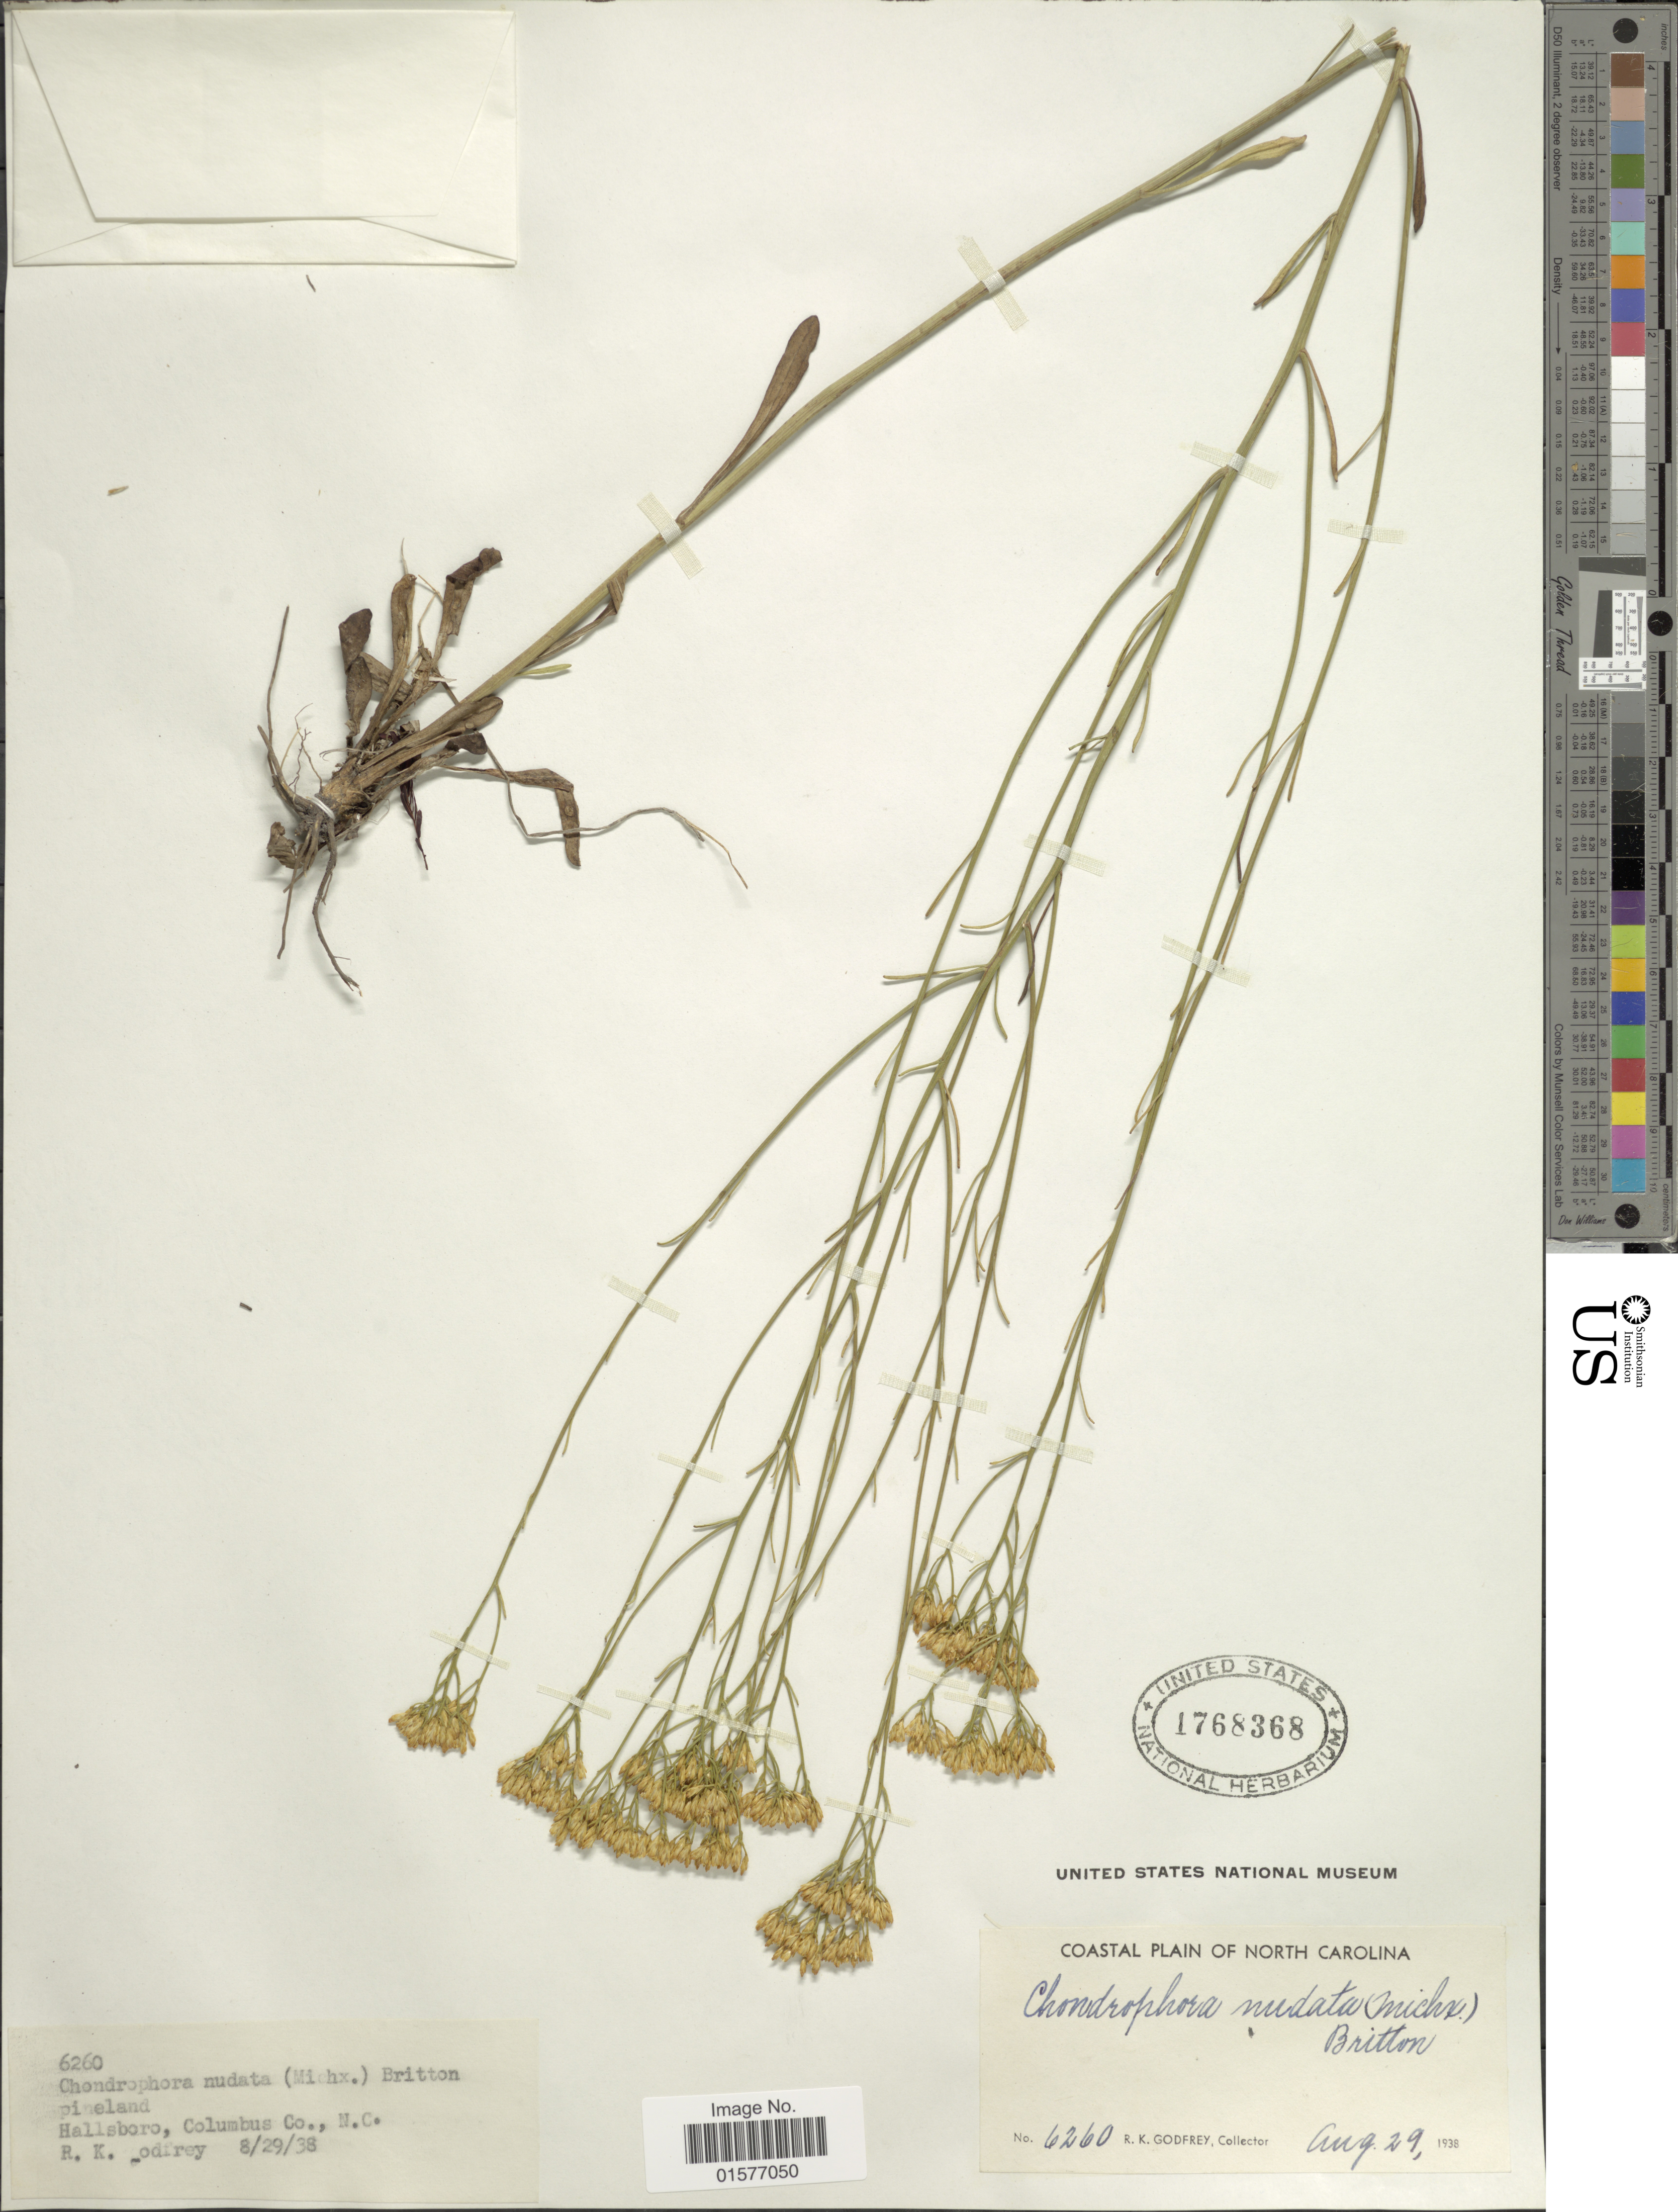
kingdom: Plantae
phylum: Tracheophyta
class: Magnoliopsida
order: Asterales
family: Asteraceae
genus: Bigelowia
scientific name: Bigelowia nudata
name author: (Michx.) DC.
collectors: R. K. Godfrey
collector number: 6260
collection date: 1938-08-29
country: United States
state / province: North Carolina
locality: Pineland, Hallsboro, Columbus Co., N.C.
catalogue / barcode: US 1768368